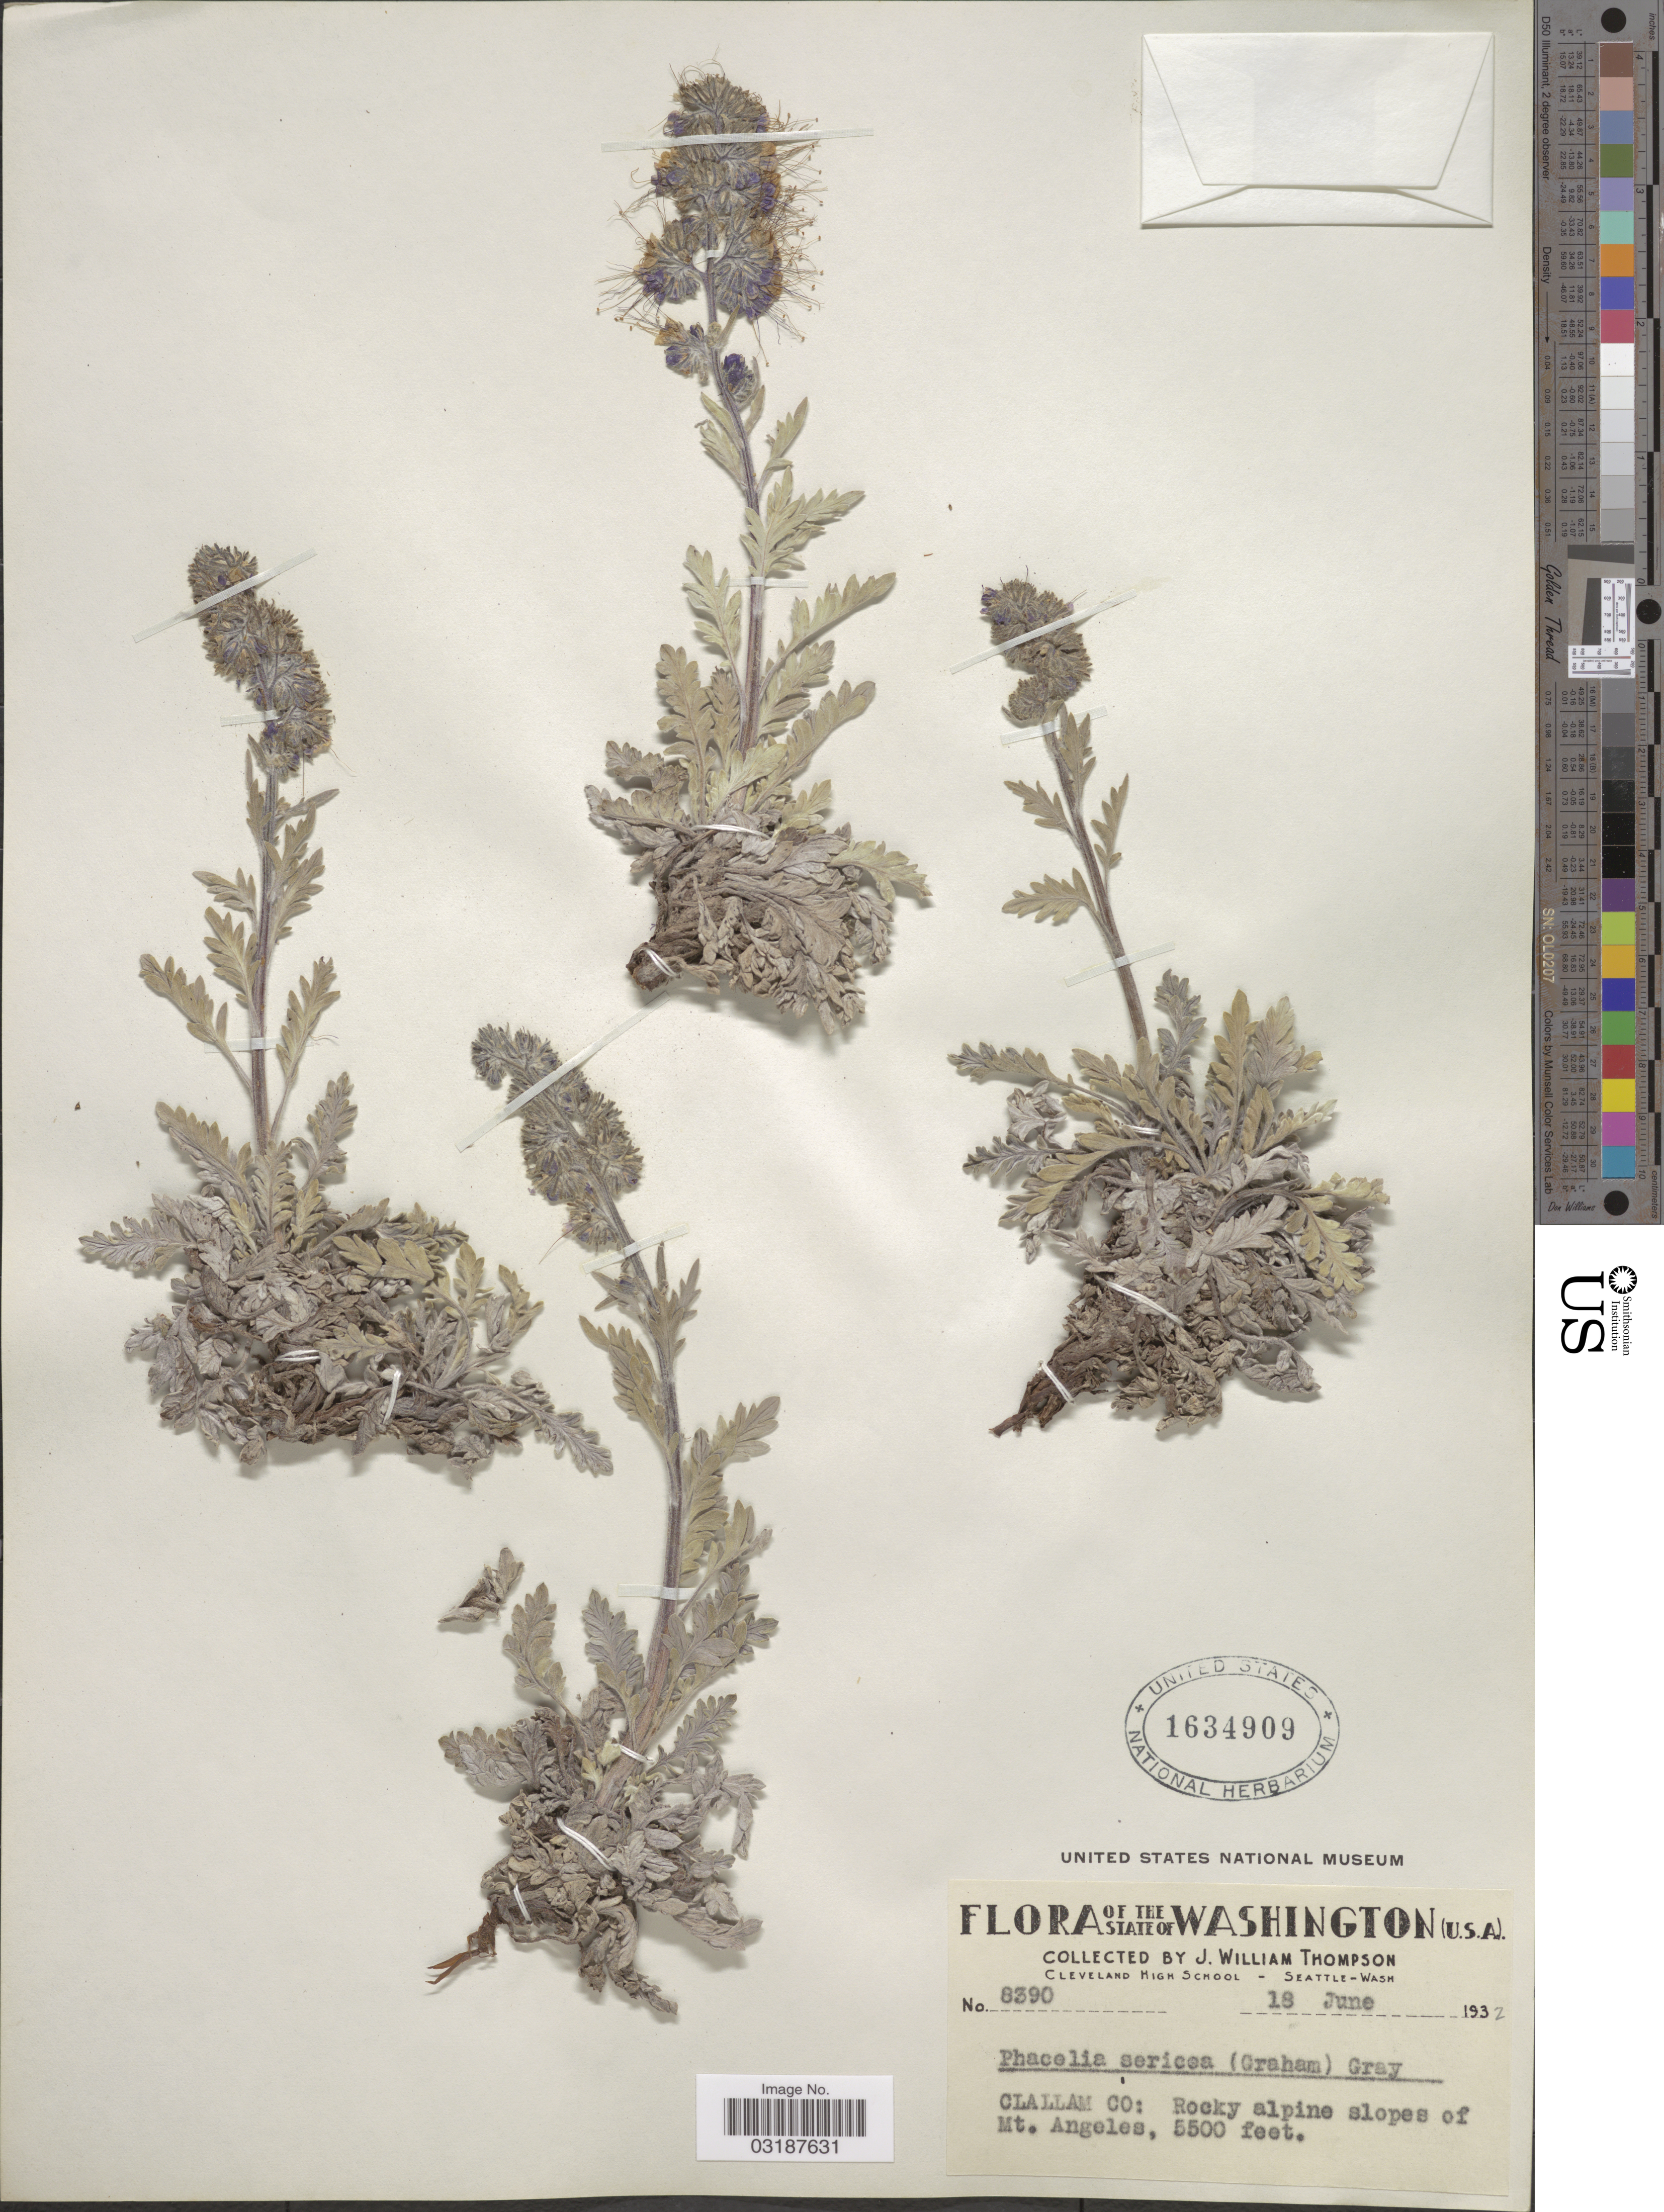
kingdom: Plantae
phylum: Tracheophyta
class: Magnoliopsida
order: Boraginales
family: Hydrophyllaceae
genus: Phacelia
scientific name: Phacelia sericea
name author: (Graham) A. Gray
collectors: J. W. Thompson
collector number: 8390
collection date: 1932-06-18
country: United States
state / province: Washington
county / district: Clallam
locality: CLALLAM CO: Rocky alpine slopes of Mt. Angeles.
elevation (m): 1676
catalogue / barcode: US 1634909